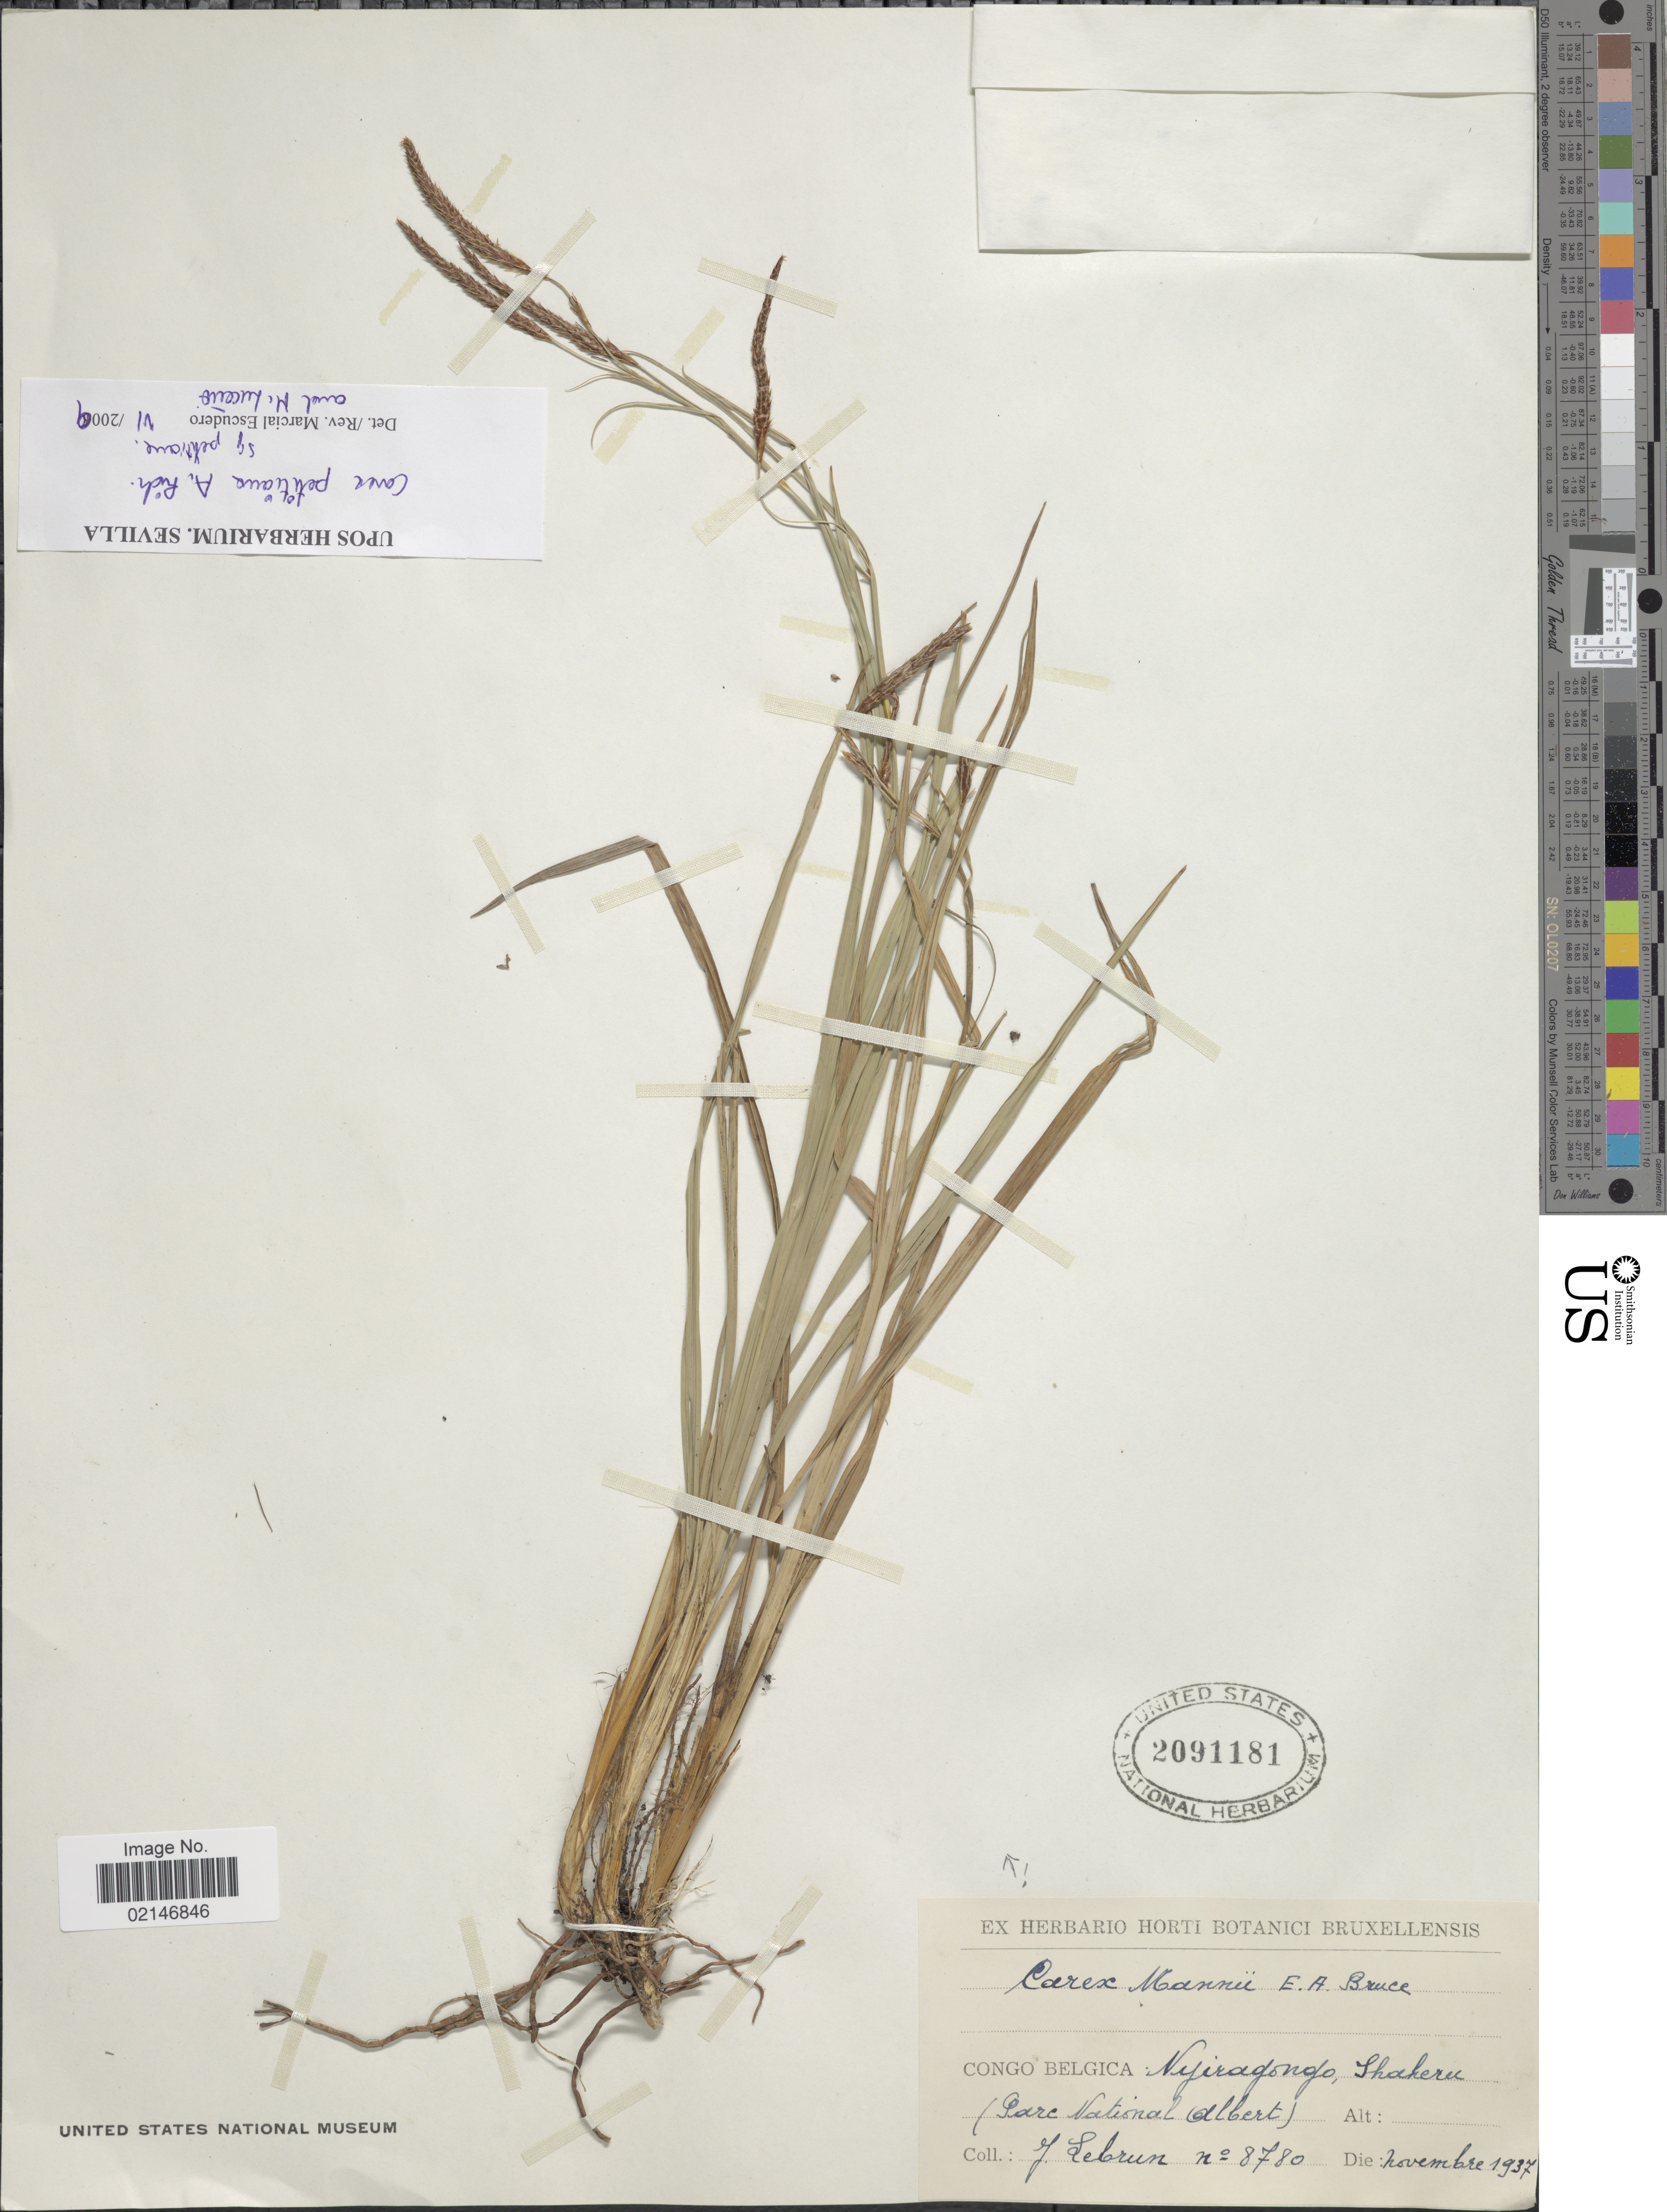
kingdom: Plantae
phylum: Tracheophyta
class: Liliopsida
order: Poales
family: Cyperaceae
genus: Carex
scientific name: Carex petitiana subsp. petitiana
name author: A. Rich.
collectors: J. A. Lebrun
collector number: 8780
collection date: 1937-11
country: Congo, Democratic Republic of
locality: Congo Belgica: Nyiragongo, Shaheru (Parc National Albert)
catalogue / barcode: US 2091181